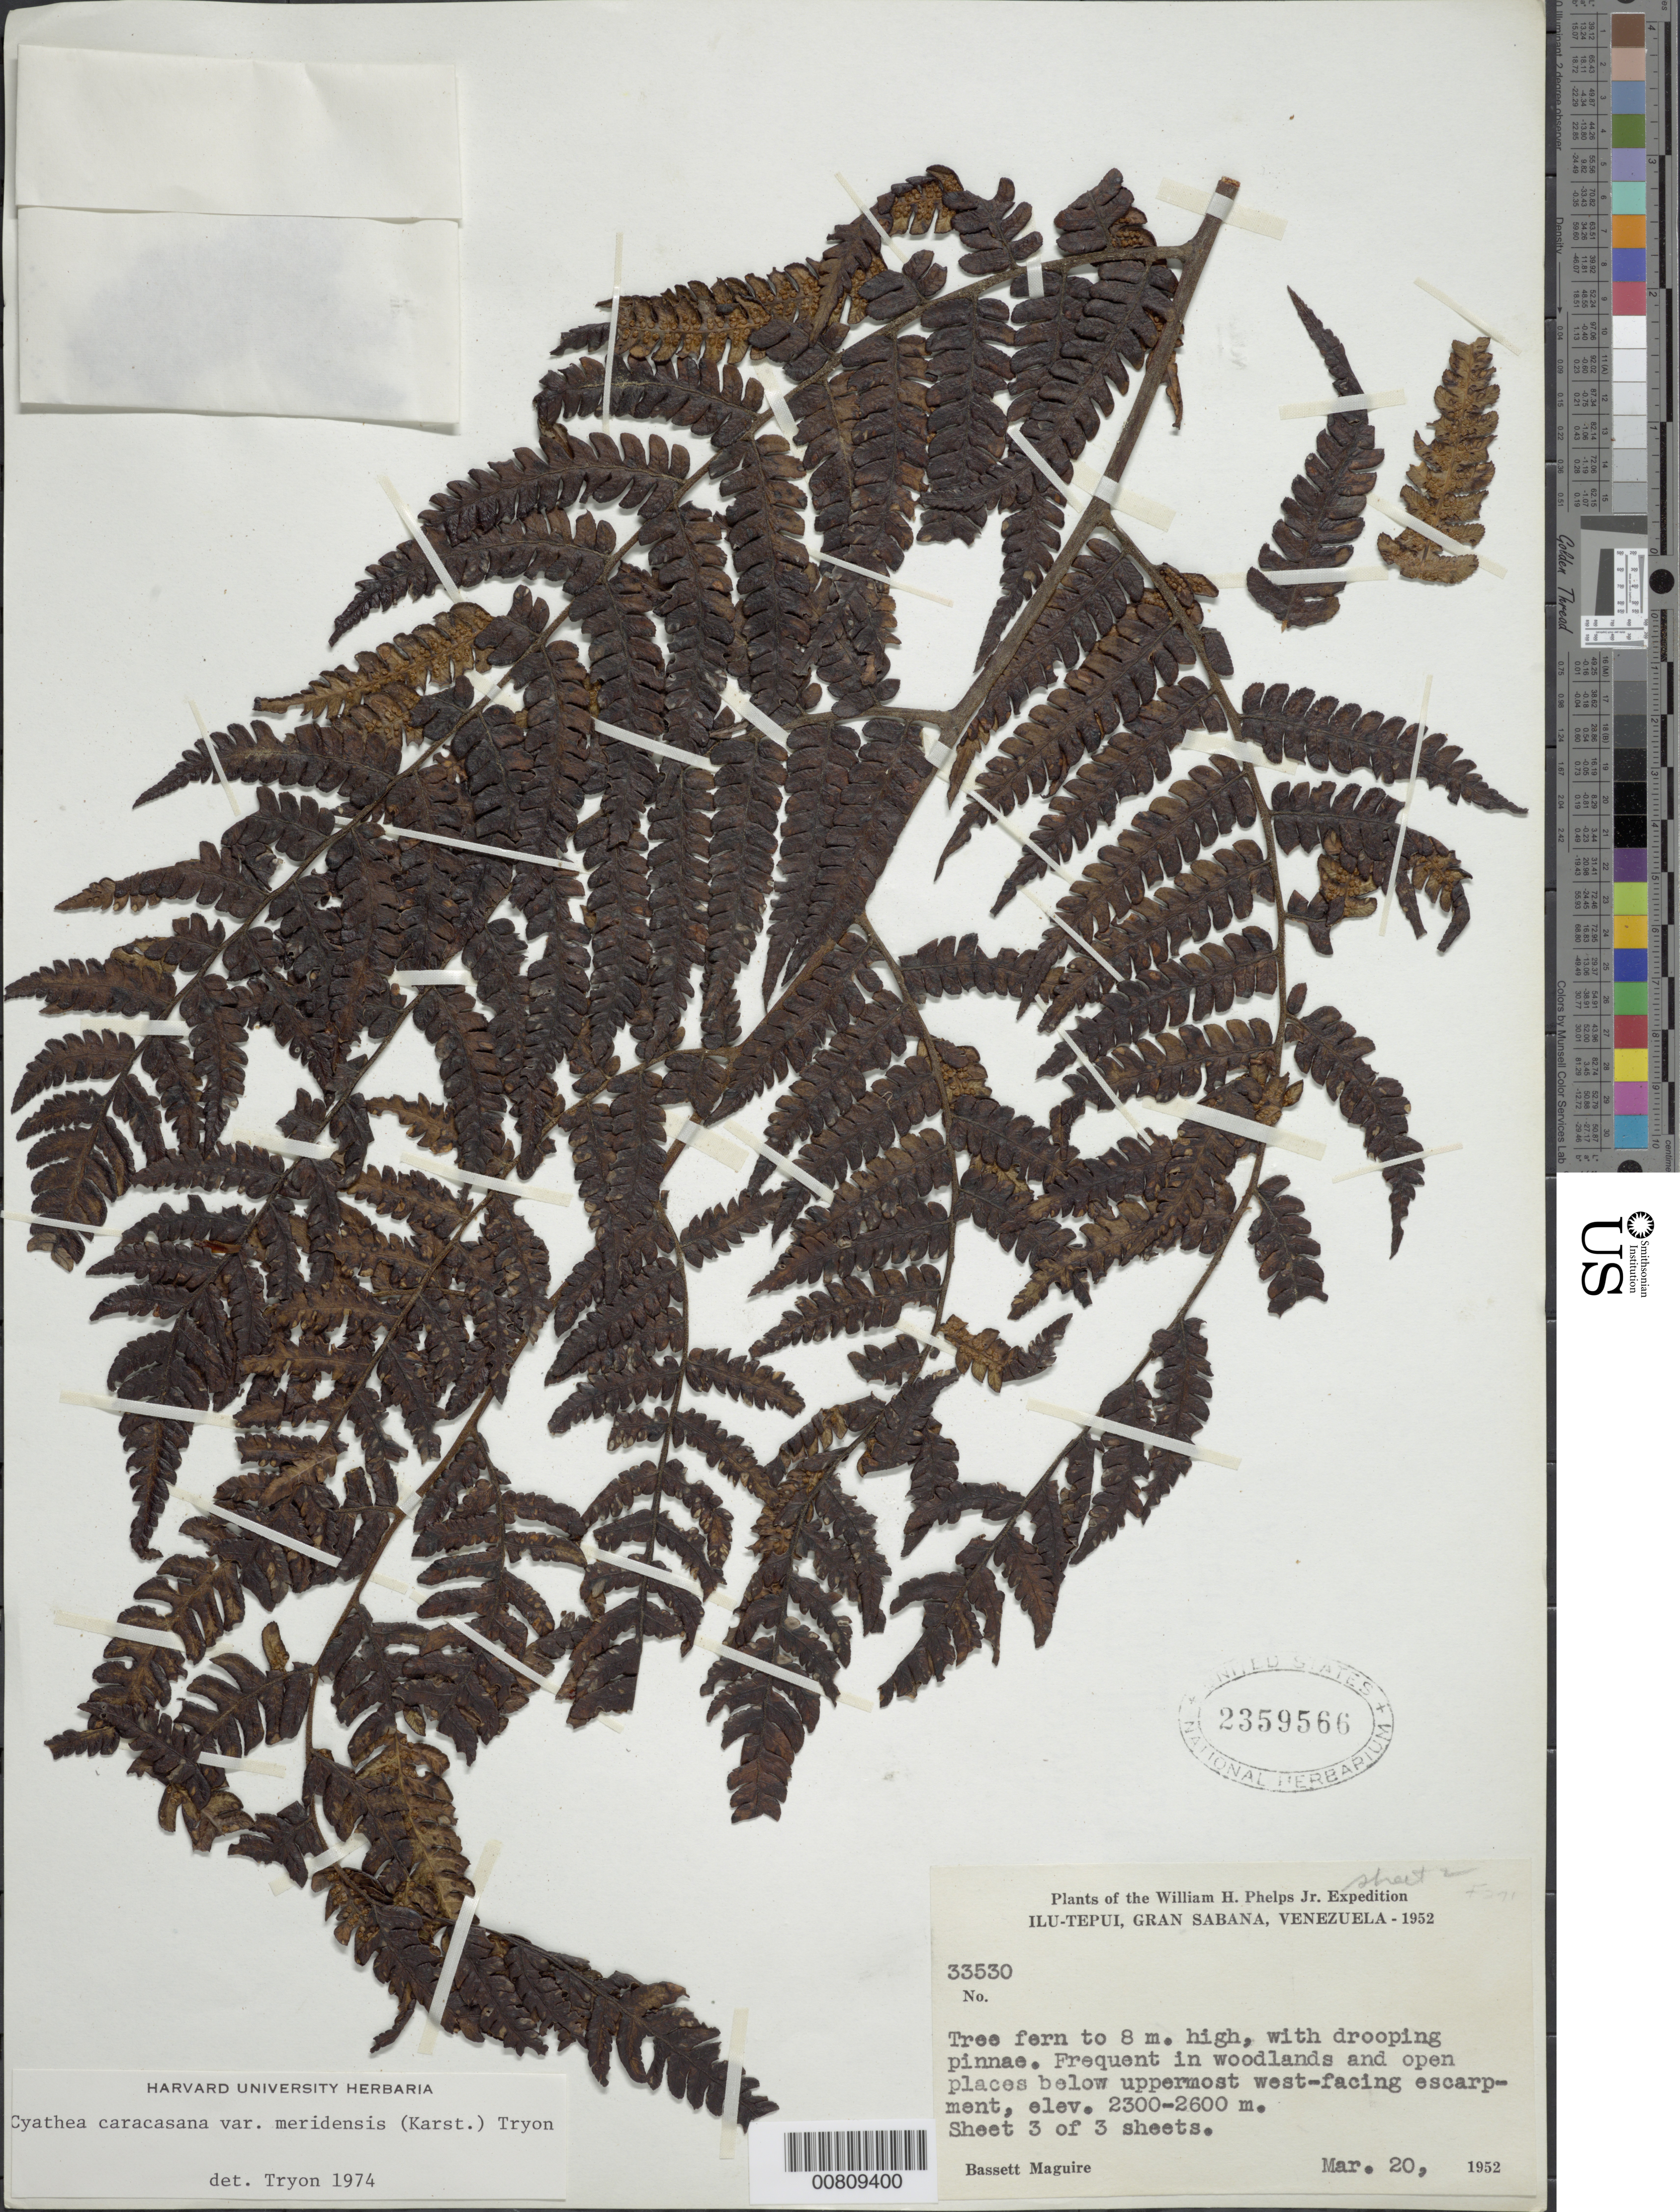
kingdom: Plantae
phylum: Tracheophyta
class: Polypodiopsida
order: Cyatheales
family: Cyatheaceae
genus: Cyathea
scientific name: Cyathea caracasana var. meridensis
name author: (H. Karst.) R.M. Tryon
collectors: B. Maguire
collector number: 33530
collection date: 1952-03-20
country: Venezuela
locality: Ilu-Tepui, Gran Sabana, Venezuela. Frequent in woodlands and open places below uppermost west-facing escarpment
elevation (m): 2300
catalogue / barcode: US 2359566